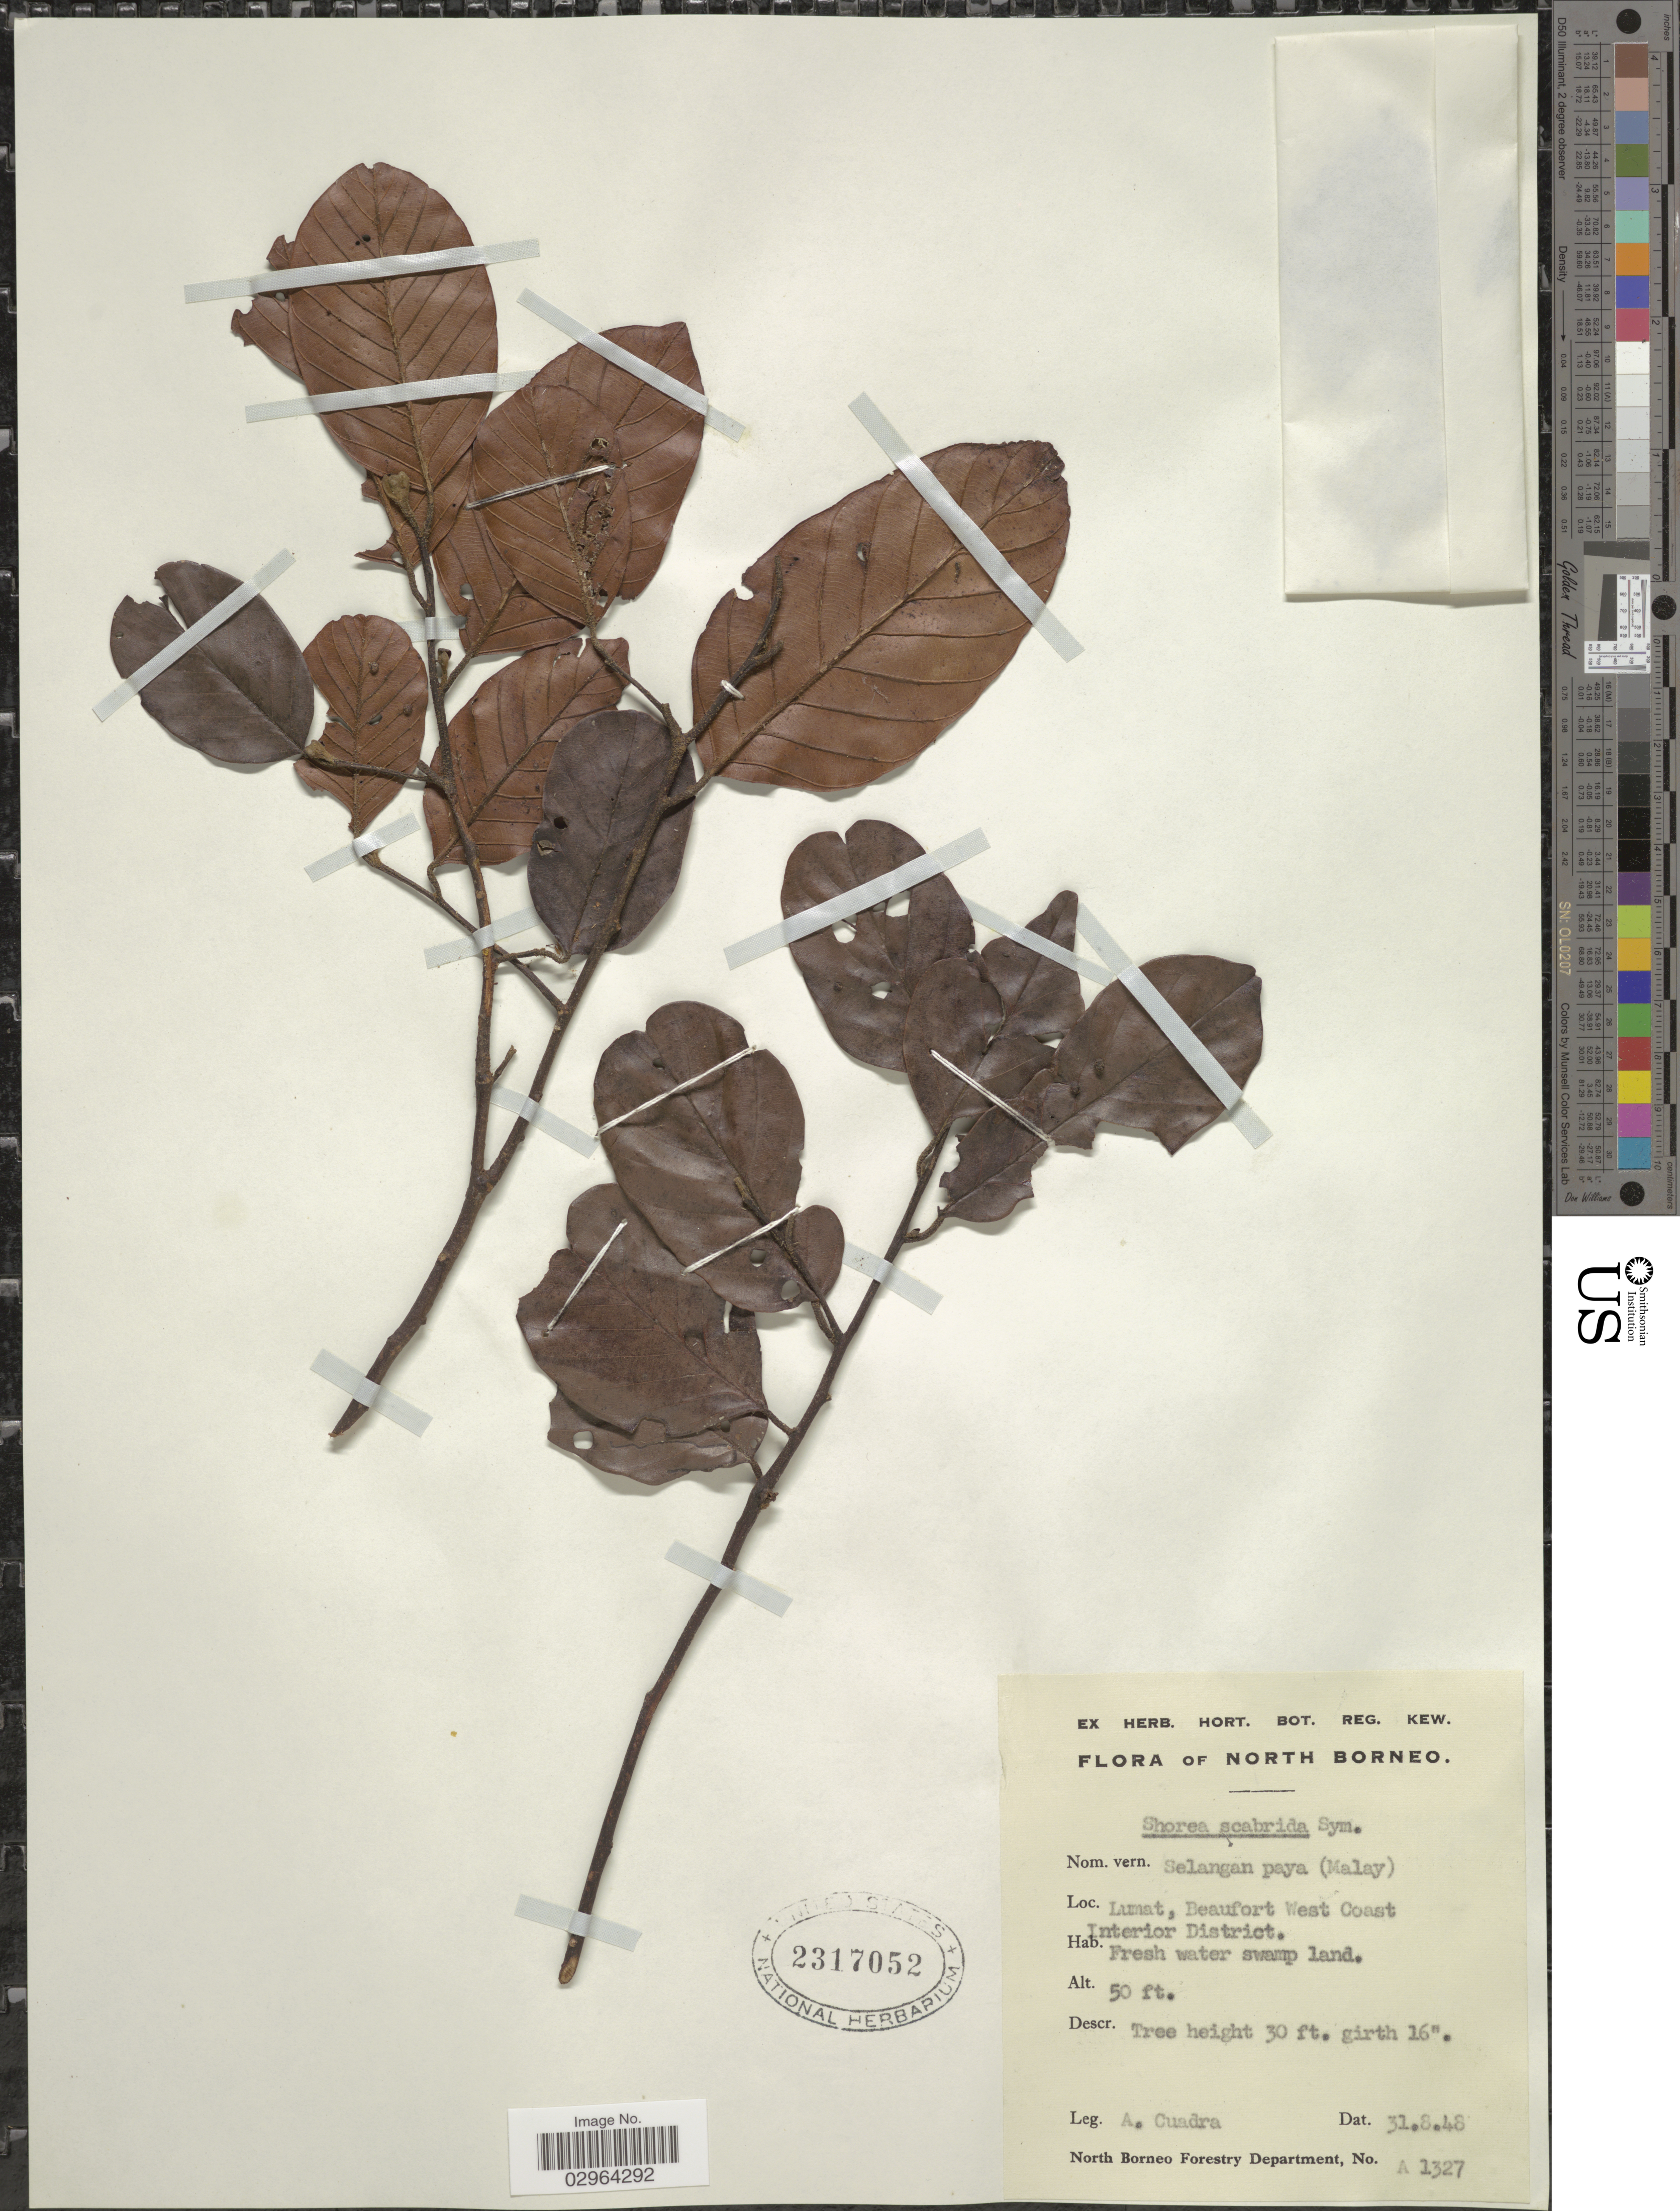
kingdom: Plantae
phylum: Tracheophyta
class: Magnoliopsida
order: Malvales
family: Dipterocarpaceae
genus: Rubroshorea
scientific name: Rubroshorea scabrida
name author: (Symington) P.S. Ashton & J. Heck.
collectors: A. Cuadra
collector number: A1327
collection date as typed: Transcribed d/m/y: 31/8/48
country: Malaysia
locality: North Borneo. Lumat, Beaufort West Coast Interior District.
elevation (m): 15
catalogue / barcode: US 2317052